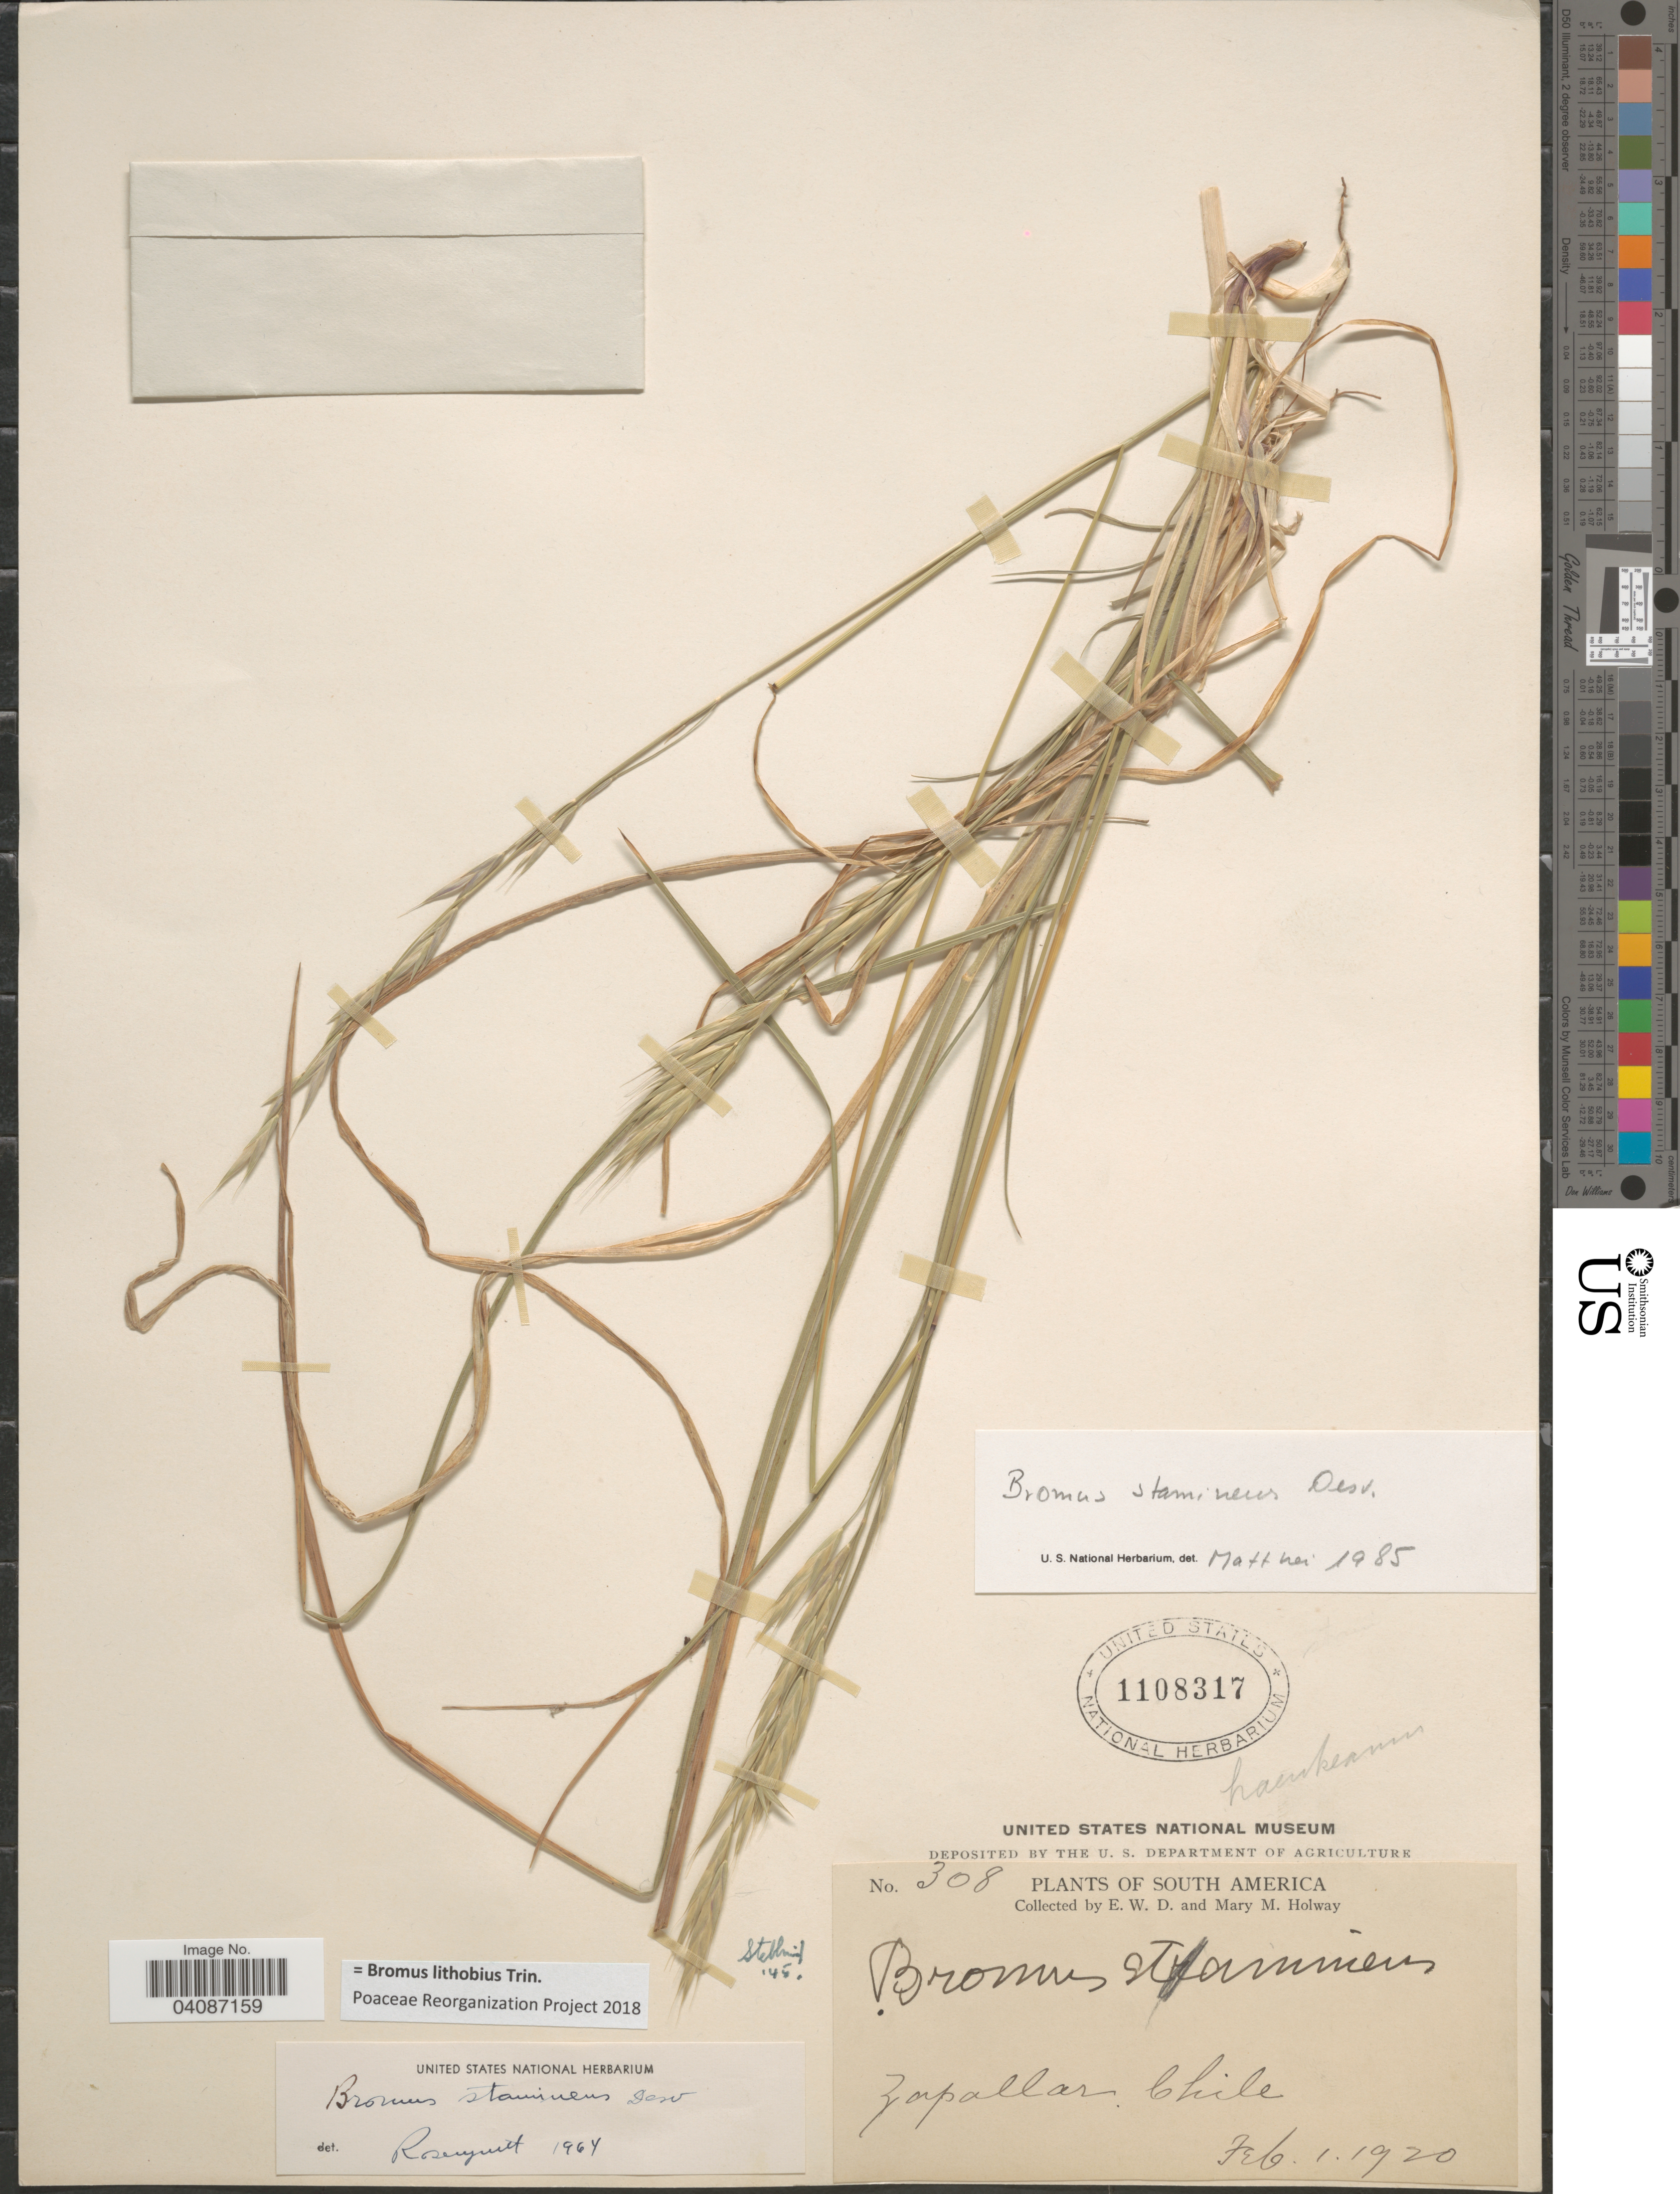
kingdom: Plantae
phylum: Tracheophyta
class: Liliopsida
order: Poales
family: Poaceae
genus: Bromus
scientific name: Bromus lithobius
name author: Trin.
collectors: E. W. D. Holway & M. M. Holway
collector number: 308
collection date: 1920-02-01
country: Chile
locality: Zapallar.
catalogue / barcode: US 1108317